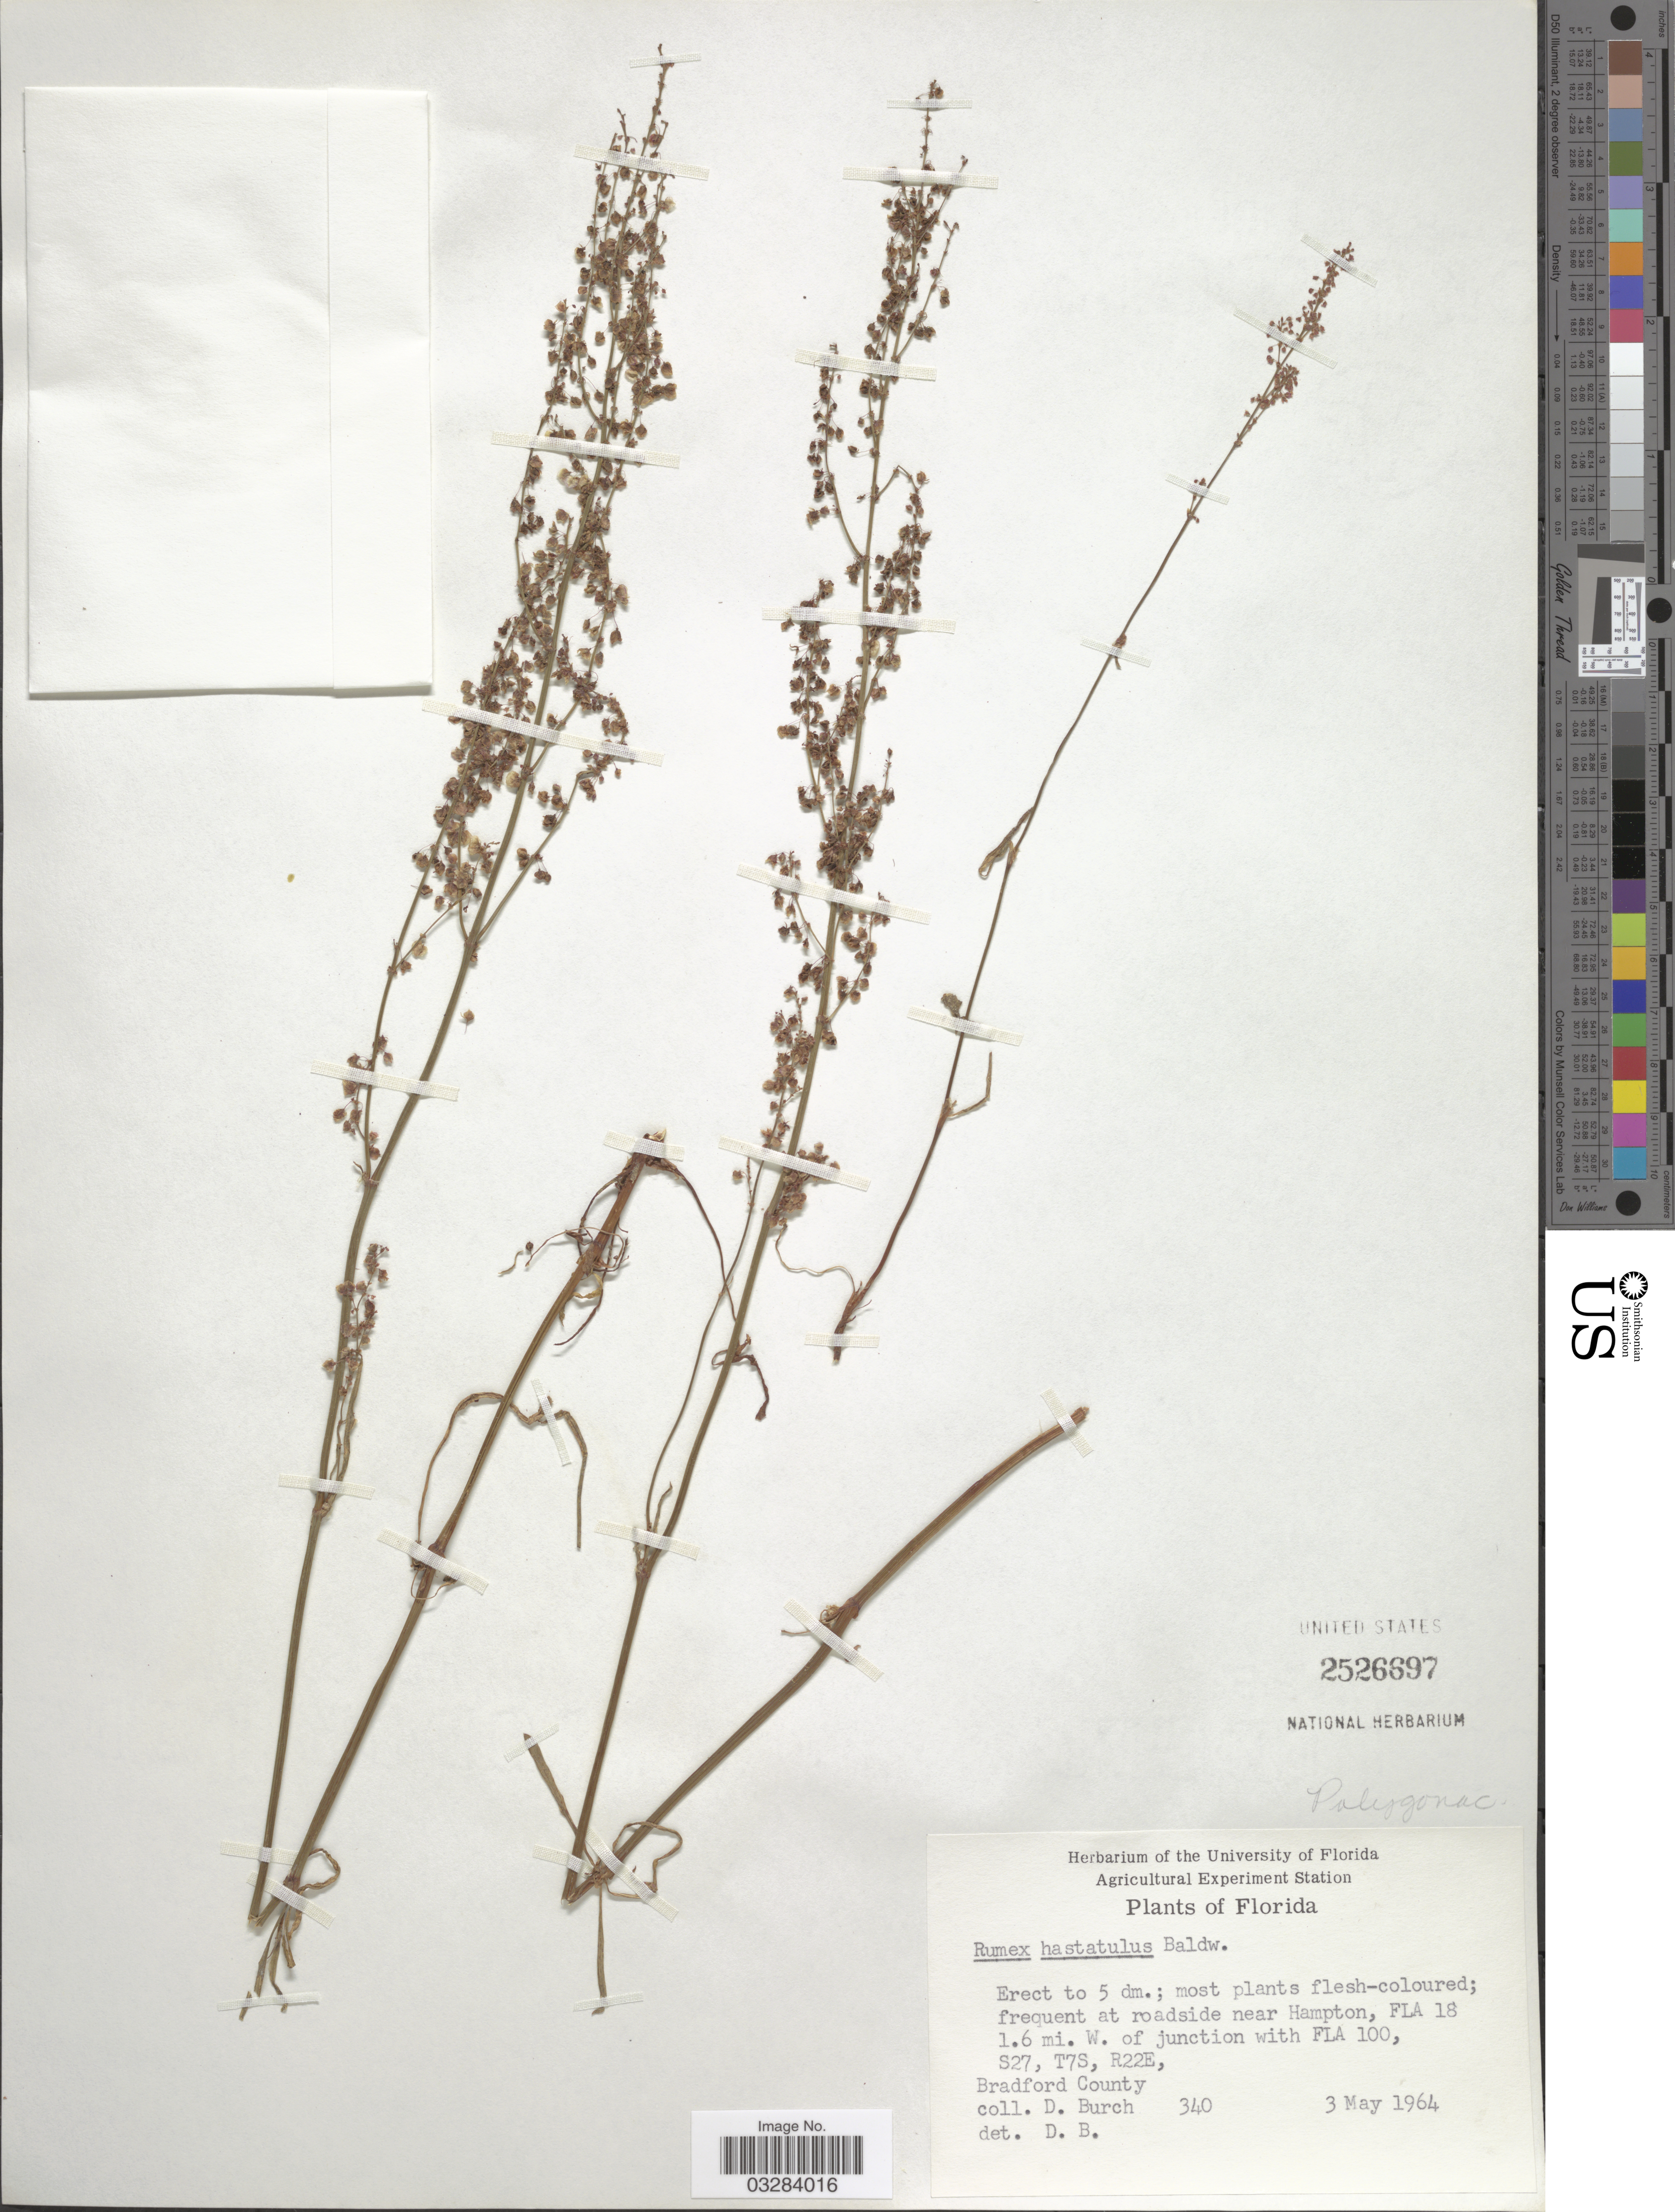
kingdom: Plantae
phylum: Tracheophyta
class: Magnoliopsida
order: Caryophyllales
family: Polygonaceae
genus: Rumex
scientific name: Rumex hastatulus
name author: Baldwin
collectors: D. Burch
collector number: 340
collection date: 1964-05-03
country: United States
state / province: Florida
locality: Roadside near Hampton, FLA 18 1.6 mi. W. of junction with FLA 100, S27, T7S, R22E, Bradford County.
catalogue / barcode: US 2526697